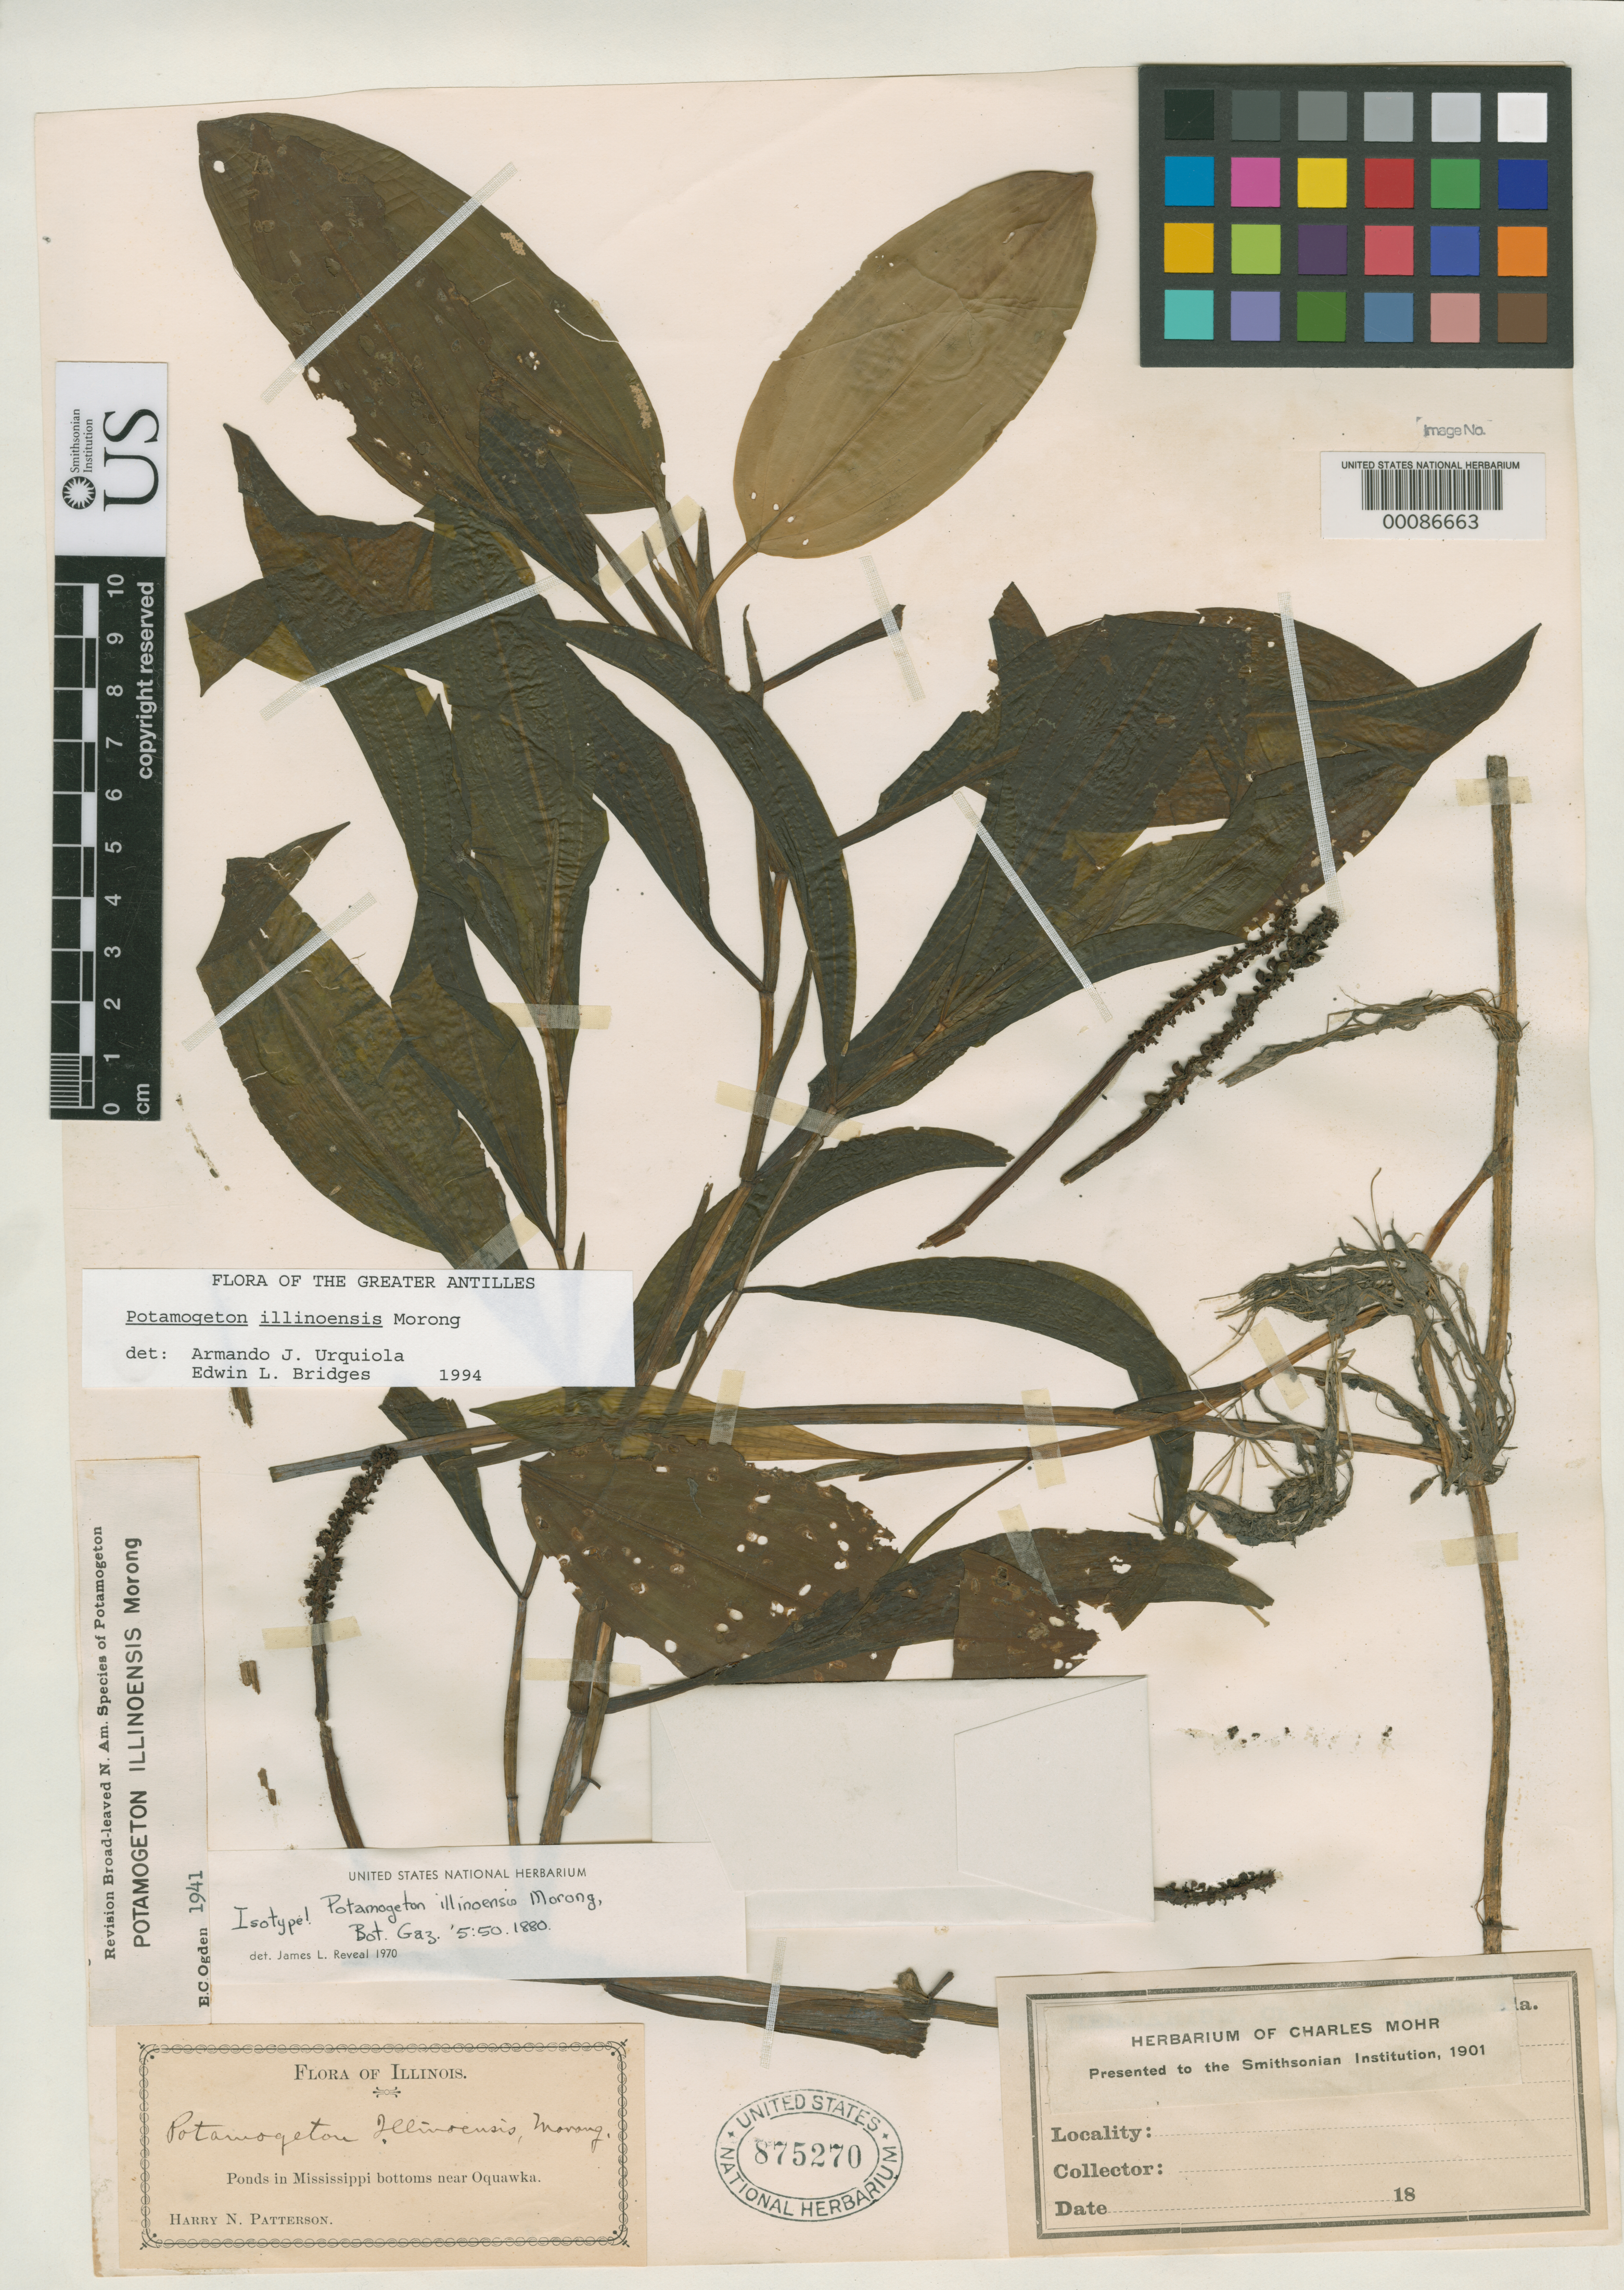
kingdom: Plantae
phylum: Tracheophyta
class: Liliopsida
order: Alismatales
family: Potamogetonaceae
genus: Potamogeton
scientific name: Potamogeton illinoensis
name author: Morong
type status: Isosyntype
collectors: H. N. Patterson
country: United States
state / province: Illinois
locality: Ponds in Mississippi bottoms near Oquawka.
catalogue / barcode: US 875270